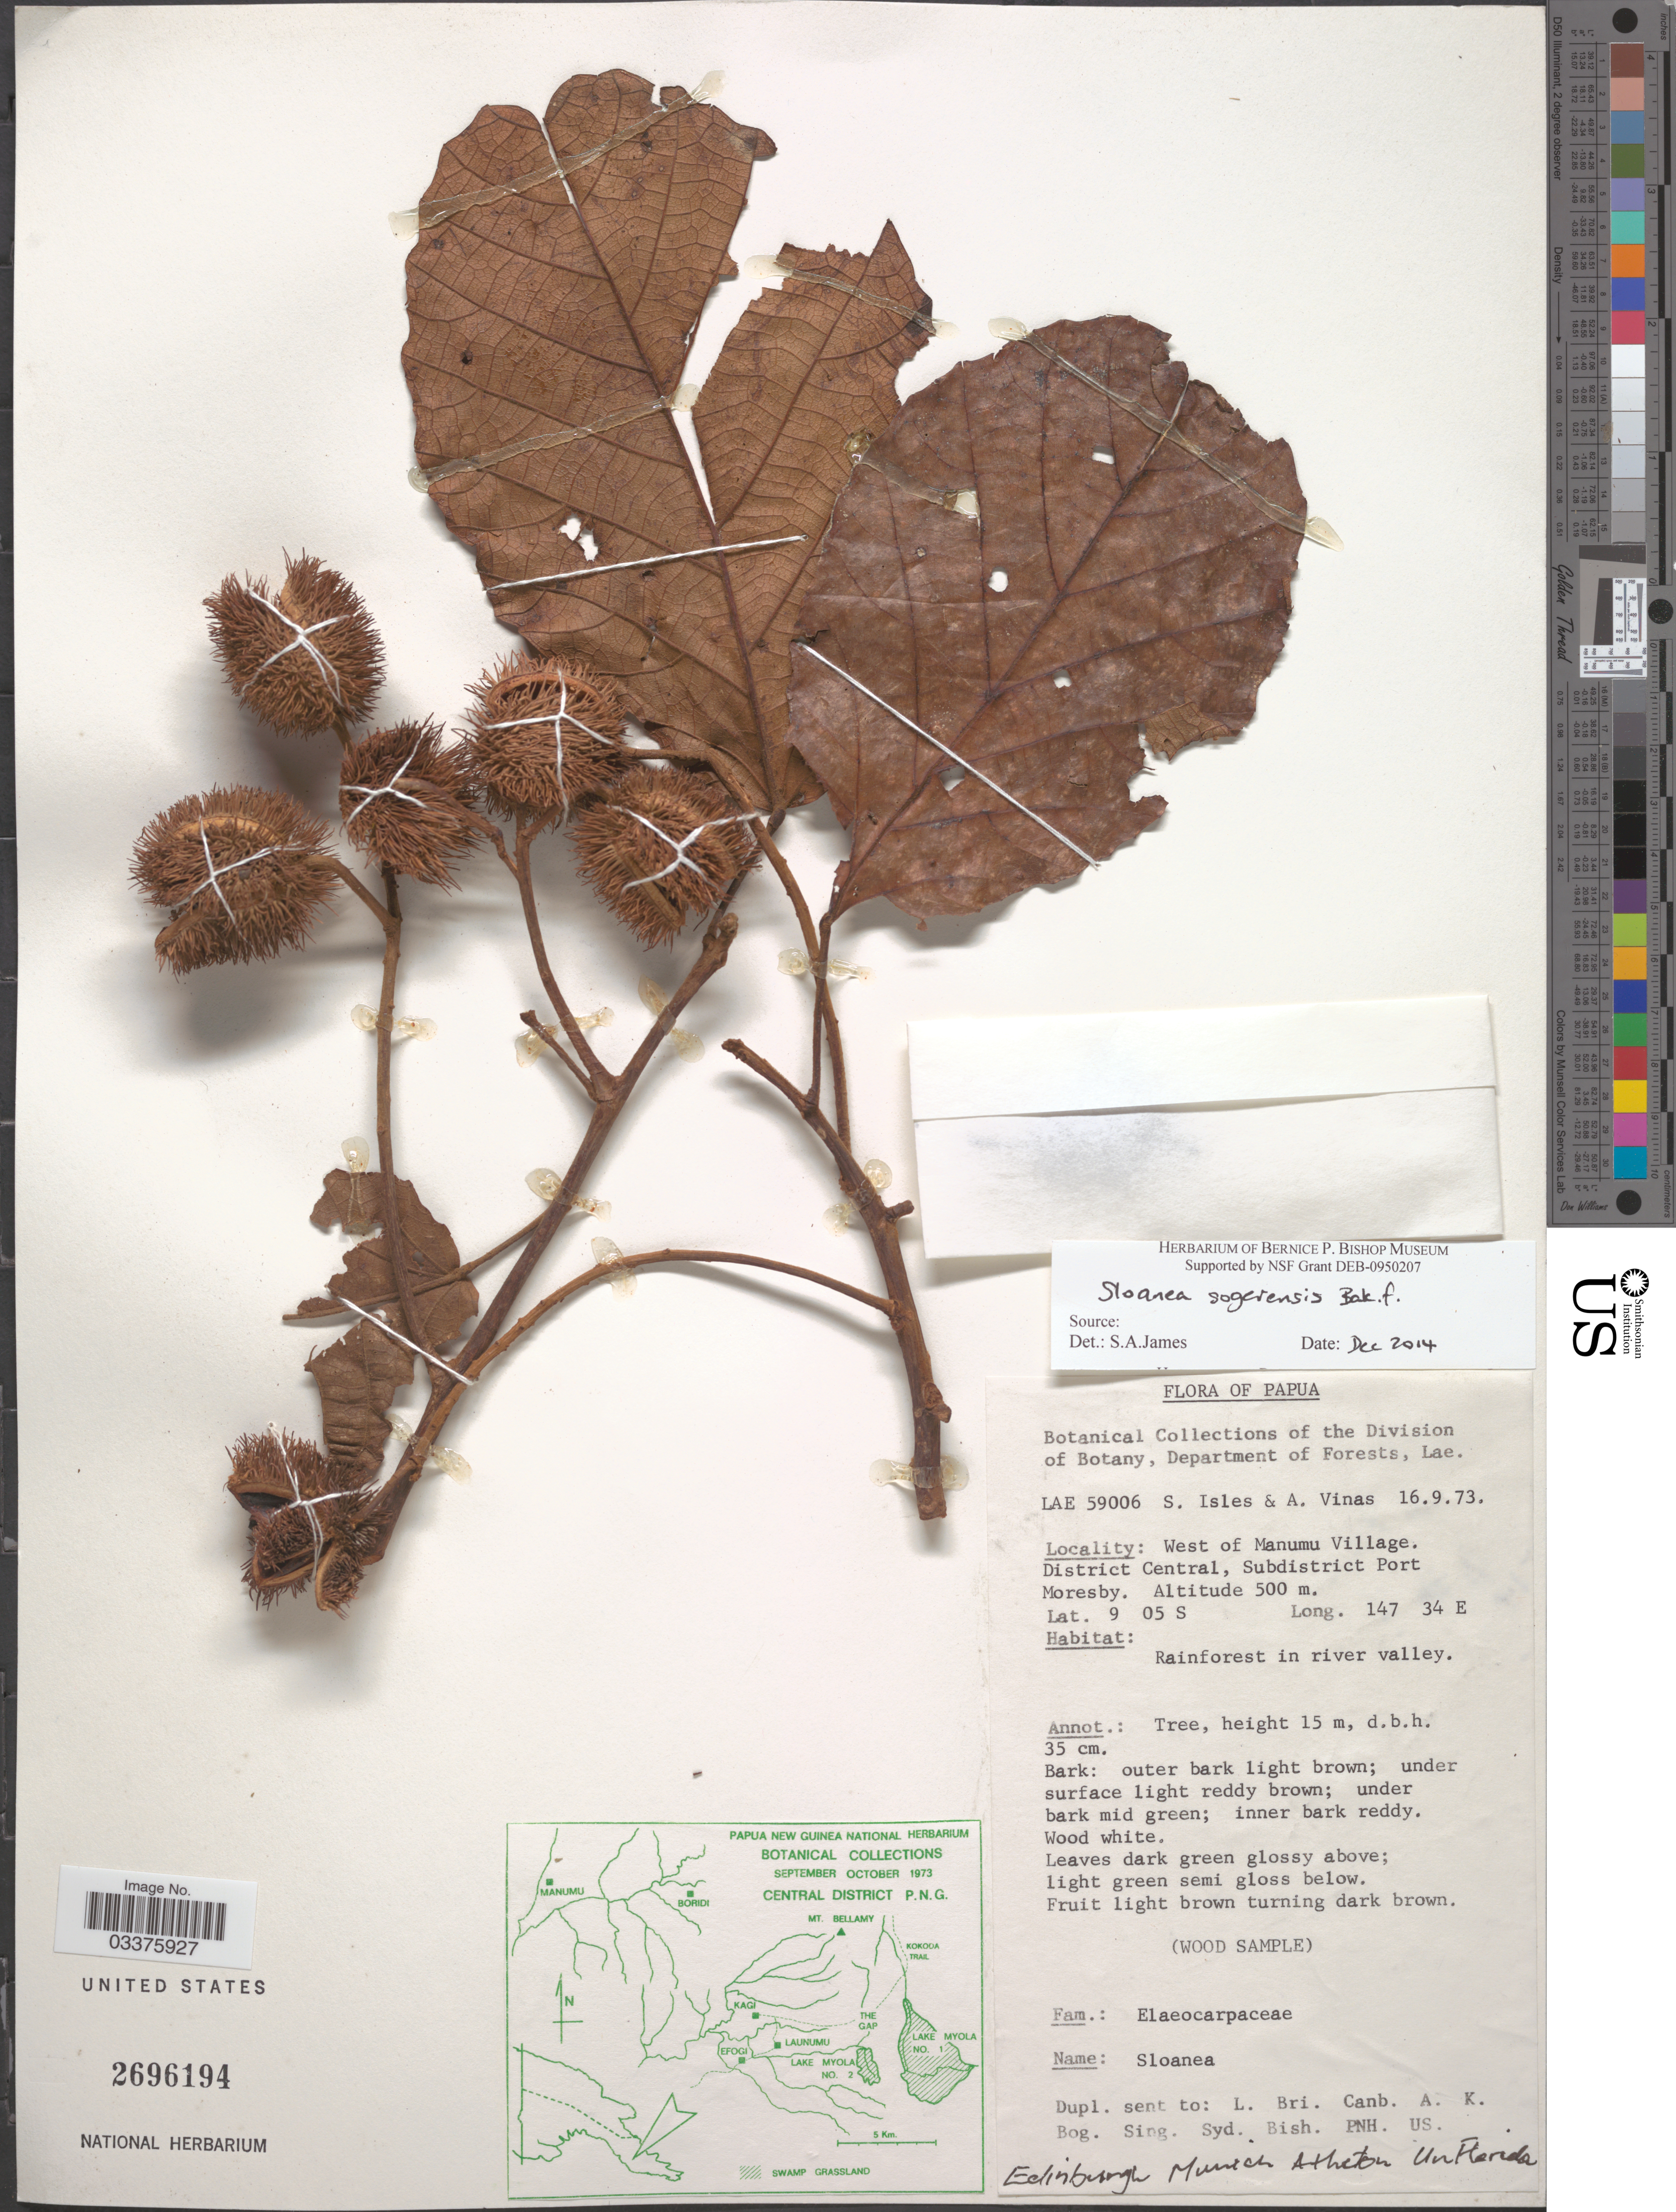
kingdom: Plantae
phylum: Tracheophyta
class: Magnoliopsida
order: Oxalidales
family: Elaeocarpaceae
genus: Sloanea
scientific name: Sloanea sogerensis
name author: Baker f.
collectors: S. Isles & A. Vinas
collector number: LAE 59006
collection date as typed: Transcribed d/m/y: 16/9/73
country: Papua New Guinea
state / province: Central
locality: Papua. West of Manumu Village. District Central, Subdistrict Port Moresby.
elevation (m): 500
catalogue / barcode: US 2696194